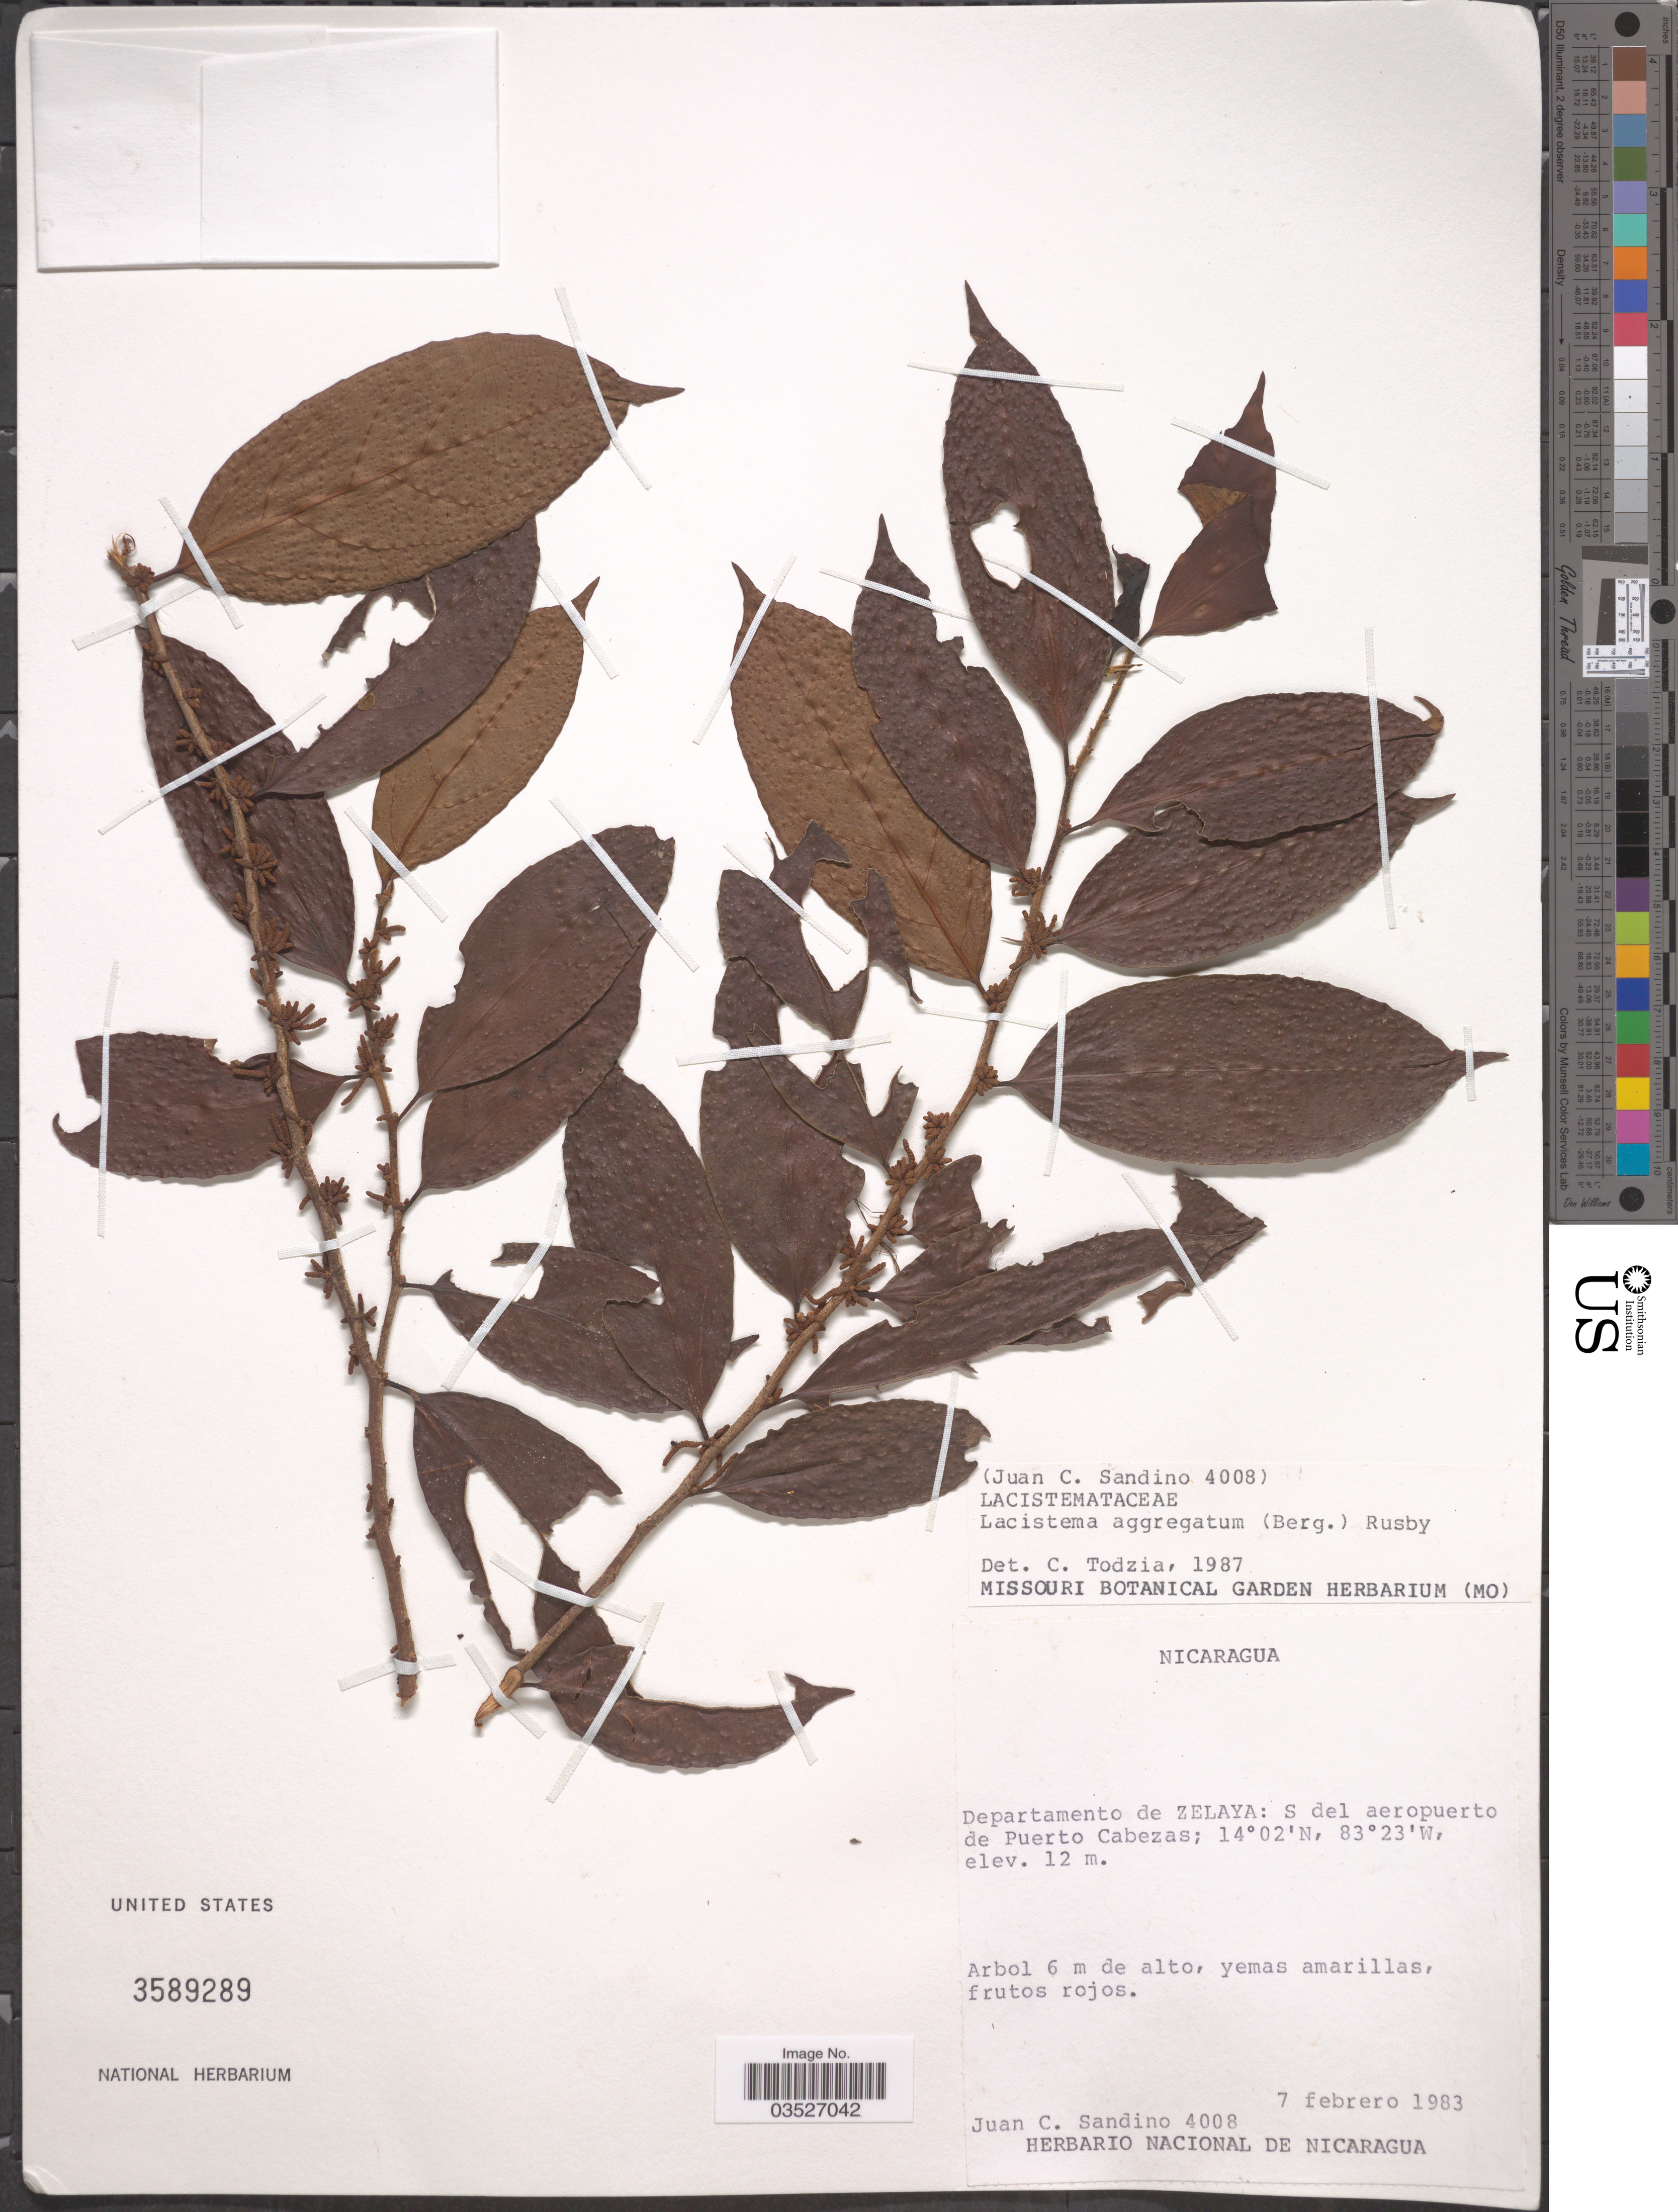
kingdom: Plantae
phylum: Tracheophyta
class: Magnoliopsida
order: Malpighiales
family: Lacistemataceae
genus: Lacistema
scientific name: Lacistema aggregatum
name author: (P.J. Bergius) Rusby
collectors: J. Sandino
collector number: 4008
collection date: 1983-02-07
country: Nicaragua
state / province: Atlántico Norte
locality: Departamento de Zelaya: S del aeropuerto de Puerto Cabezas.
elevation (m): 12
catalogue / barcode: US 3589289